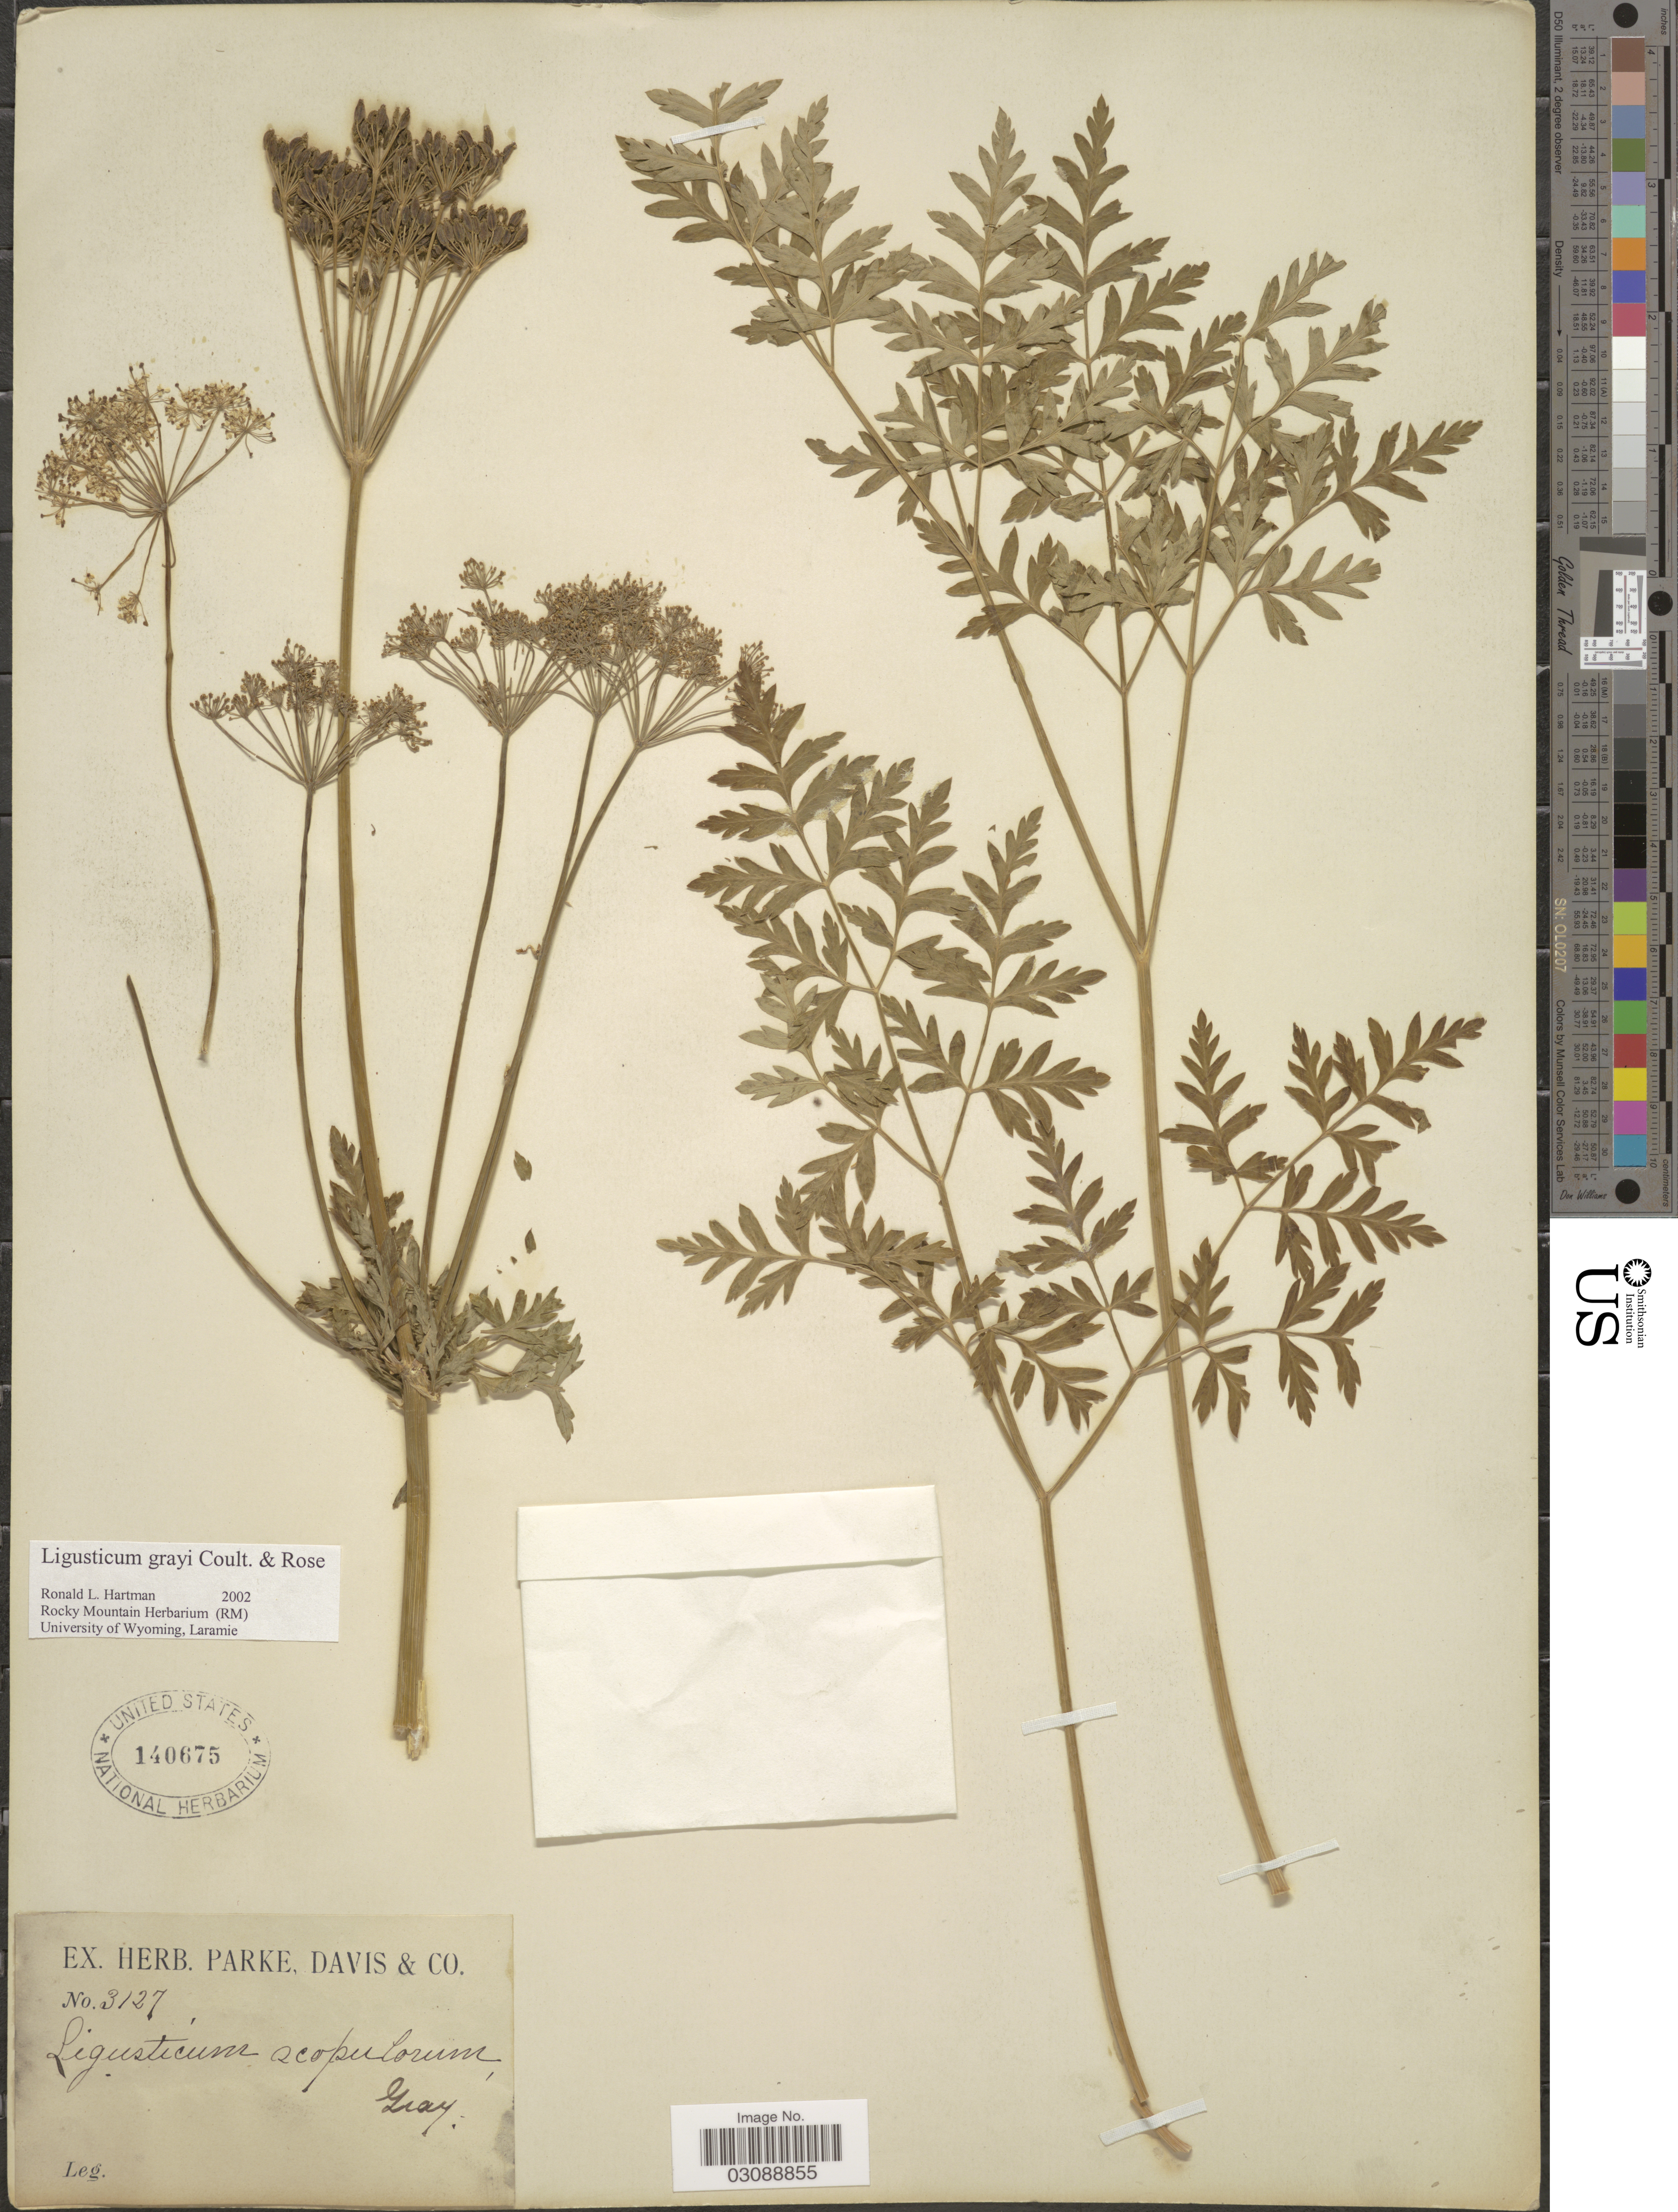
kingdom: Plantae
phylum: Tracheophyta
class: Magnoliopsida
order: Apiales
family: Apiaceae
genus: Ligusticum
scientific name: Ligusticum grayi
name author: J.M. Coult. & Rose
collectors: Parke, Davis & Co. Herbarium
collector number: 3127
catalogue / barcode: US 140675